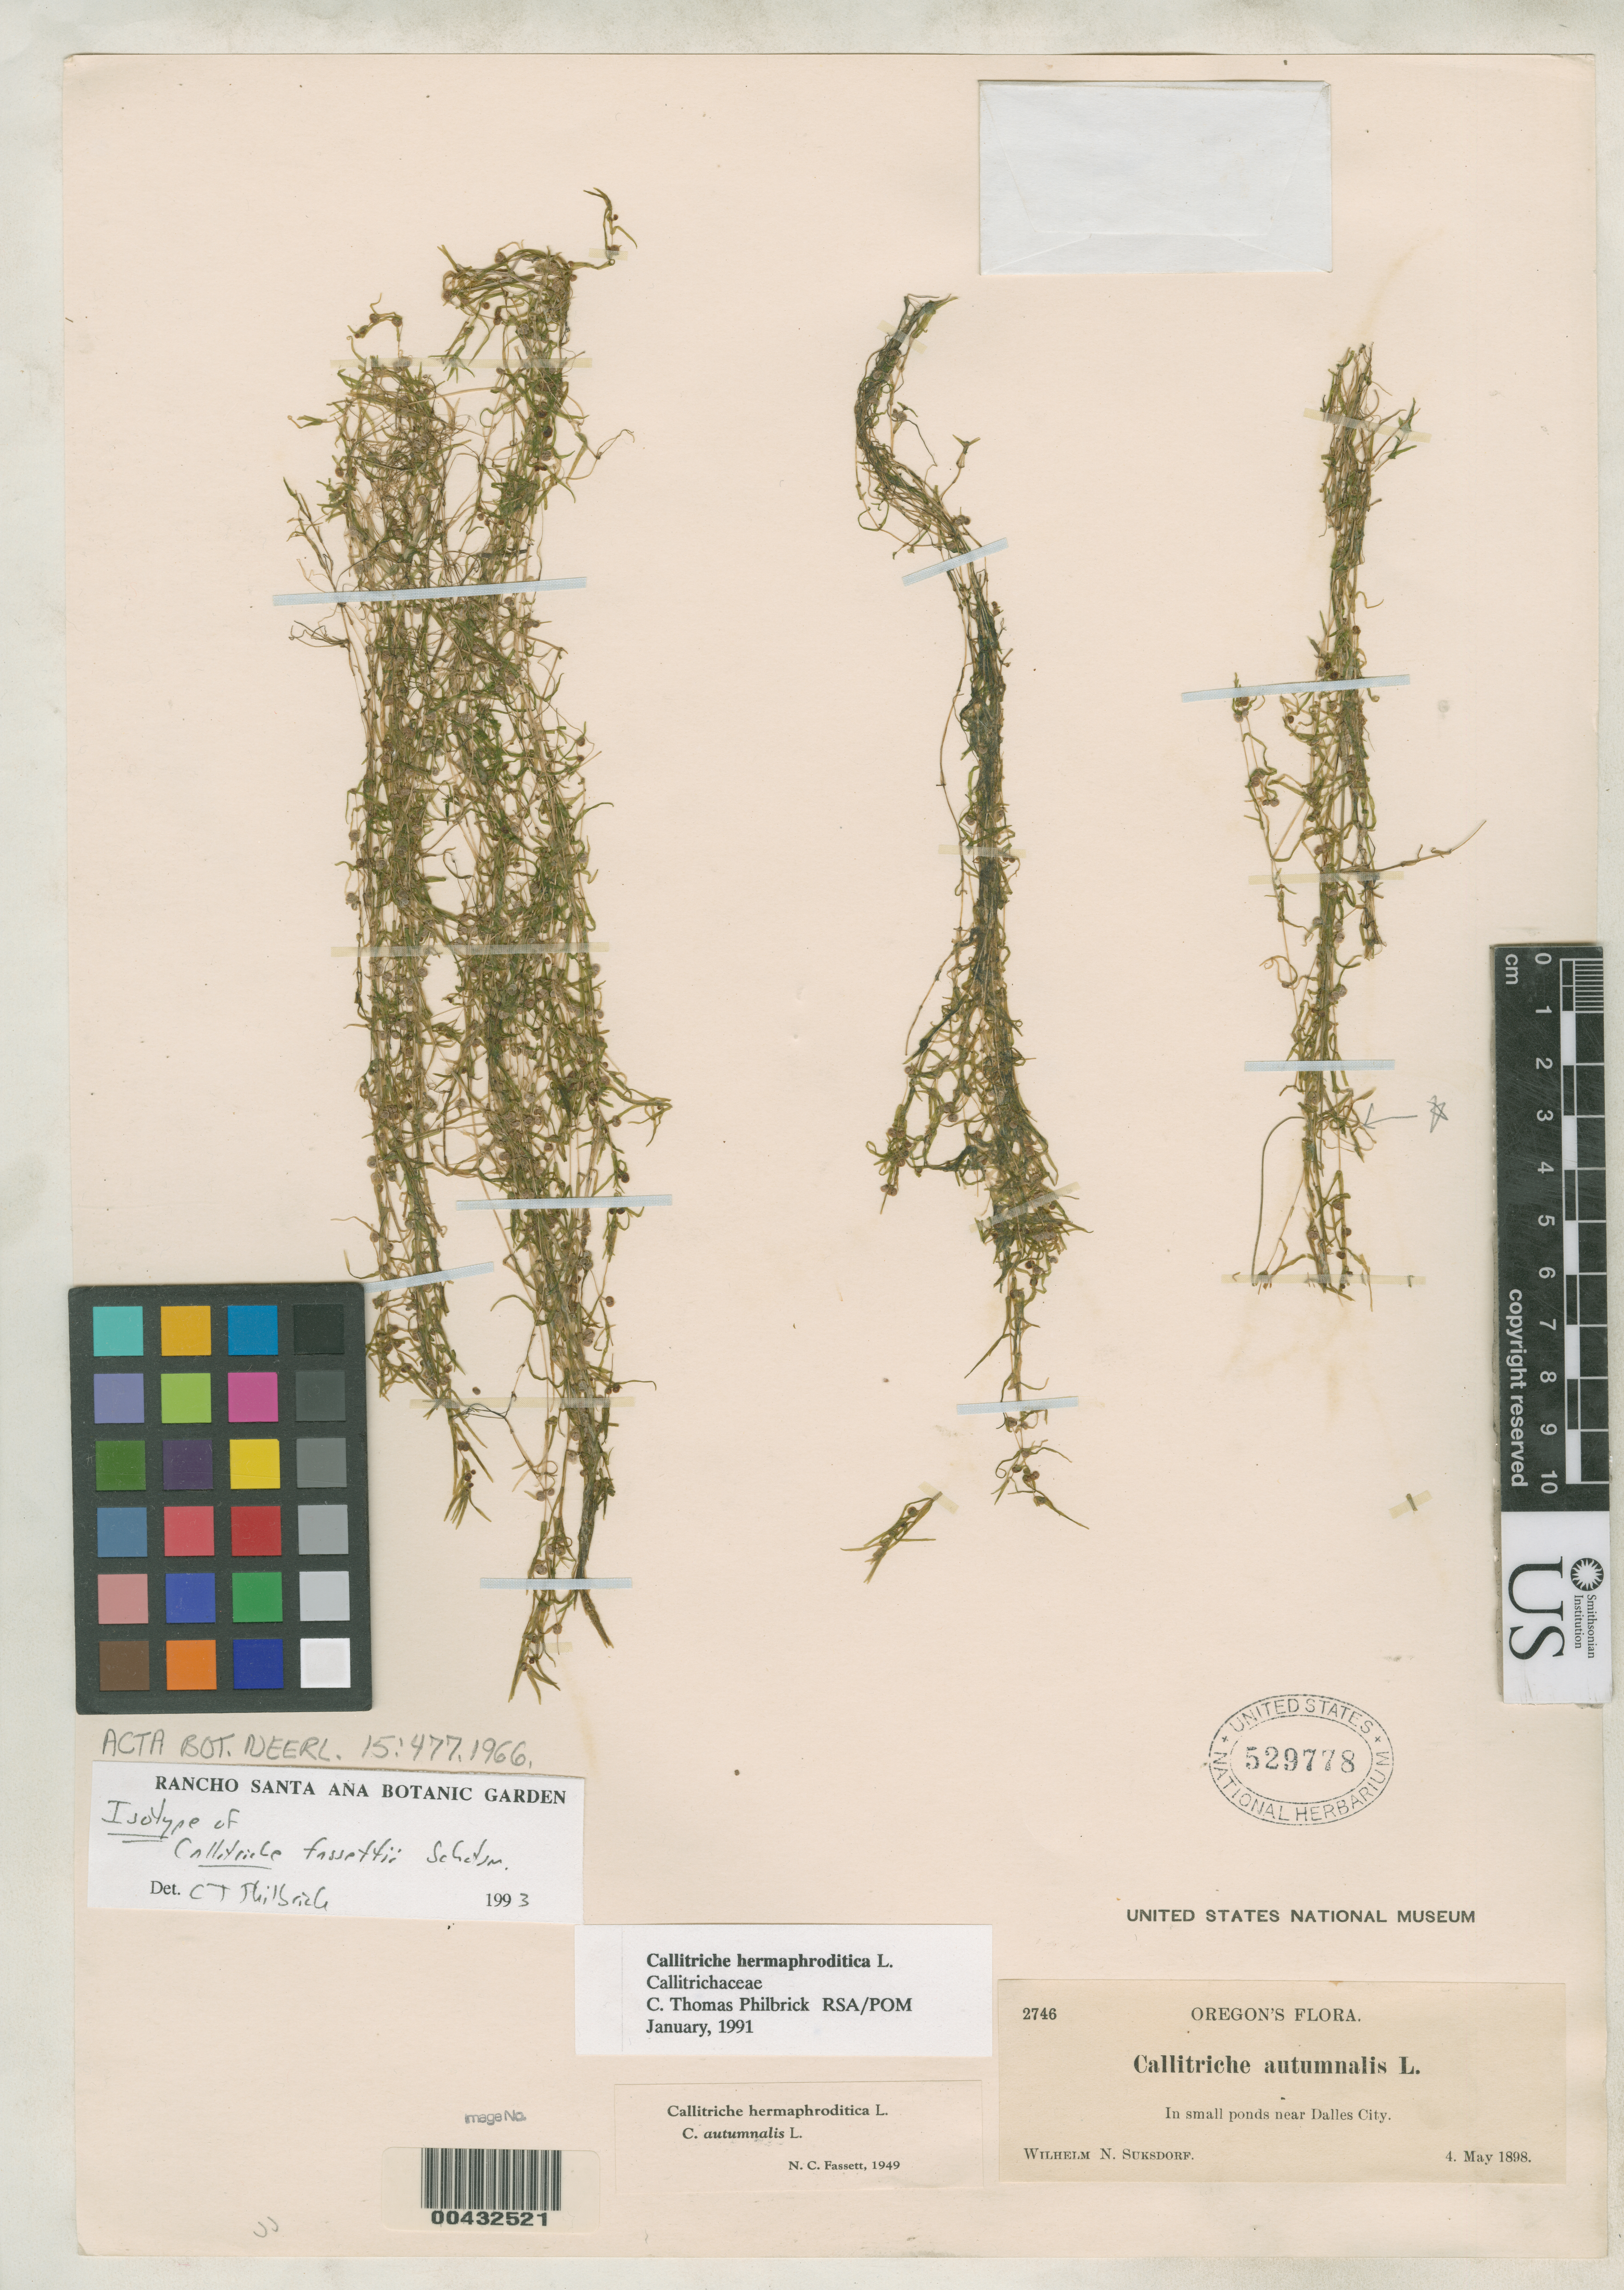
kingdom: Plantae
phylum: Tracheophyta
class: Magnoliopsida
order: Lamiales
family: Plantaginaceae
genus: Callitriche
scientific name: Callitriche fassettii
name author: Schotsman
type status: Isotype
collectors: W. N. Suksdorf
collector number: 2746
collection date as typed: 04 May 1898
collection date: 1898-05-04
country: United States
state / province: Oregon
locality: Near Dalles City.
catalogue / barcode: US 529778